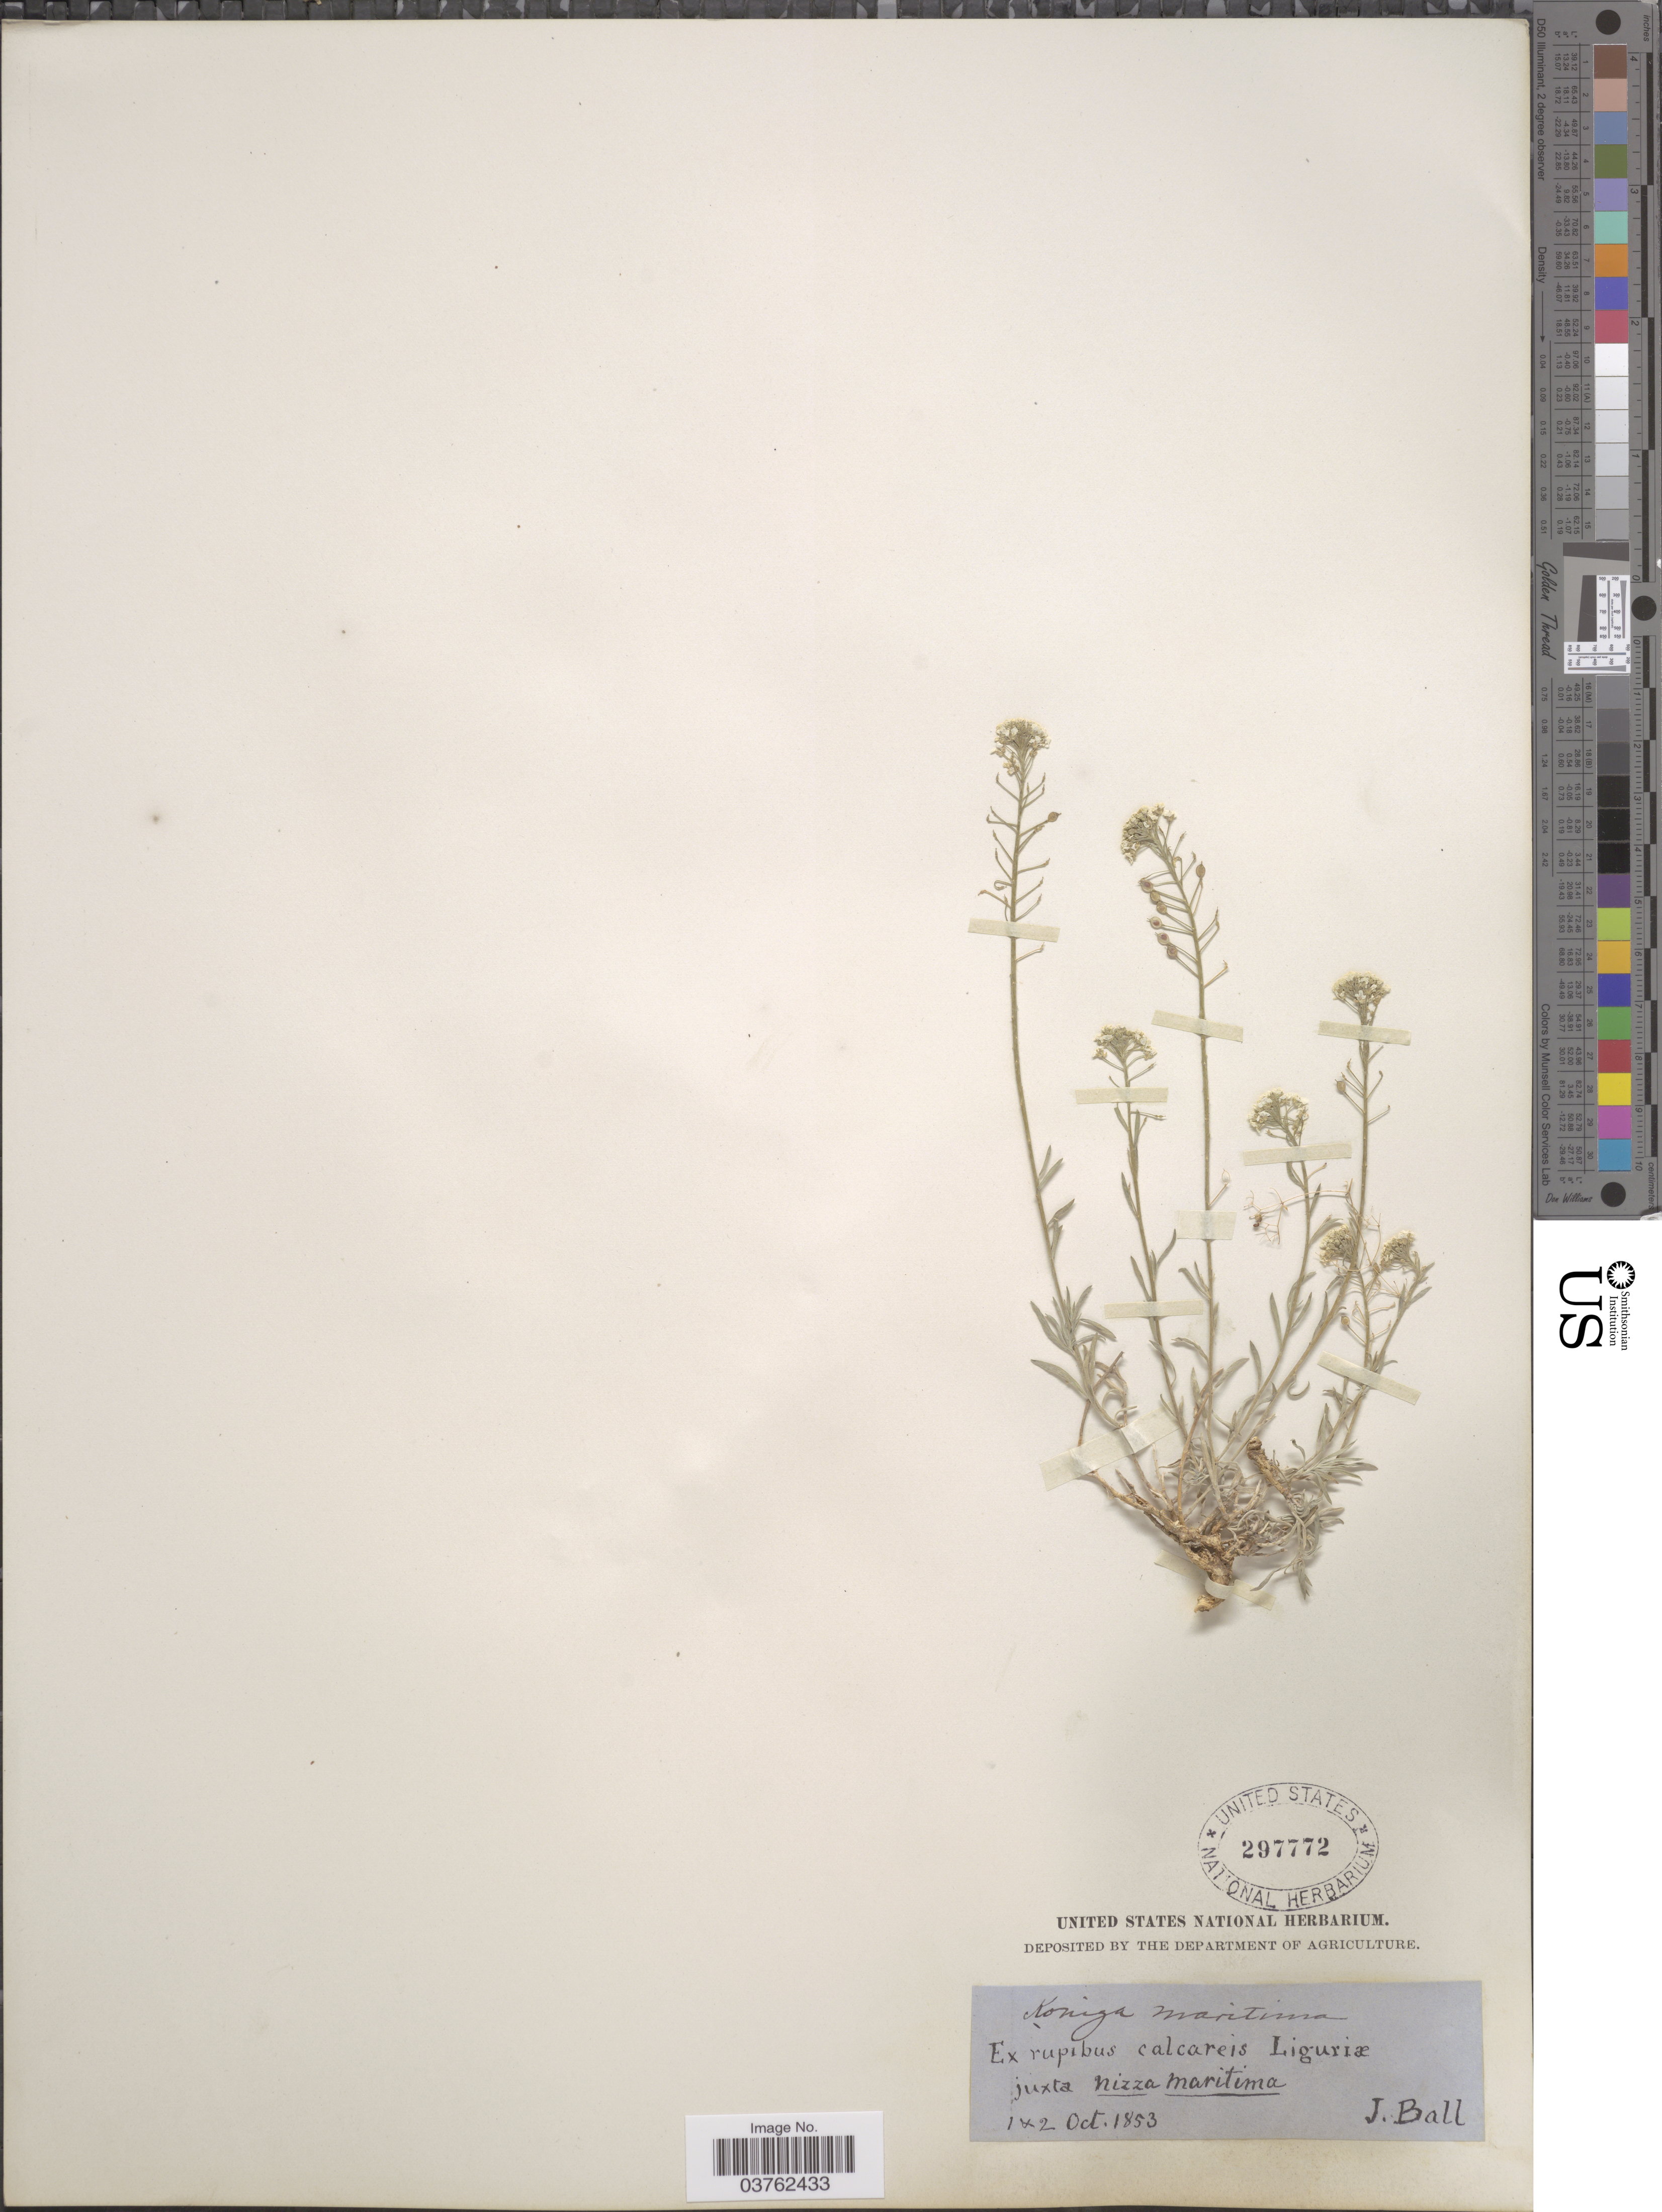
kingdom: Plantae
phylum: Tracheophyta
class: Magnoliopsida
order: Brassicales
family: Brassicaceae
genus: Lobularia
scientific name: Lobularia maritima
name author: (L.) Desv.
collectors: J. Ball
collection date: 1853-10-01/1853-10-02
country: Italy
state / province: Liguria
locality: Ex rupibus calcareis Liguriae juxta Nizza Maritima.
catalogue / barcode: US 297772